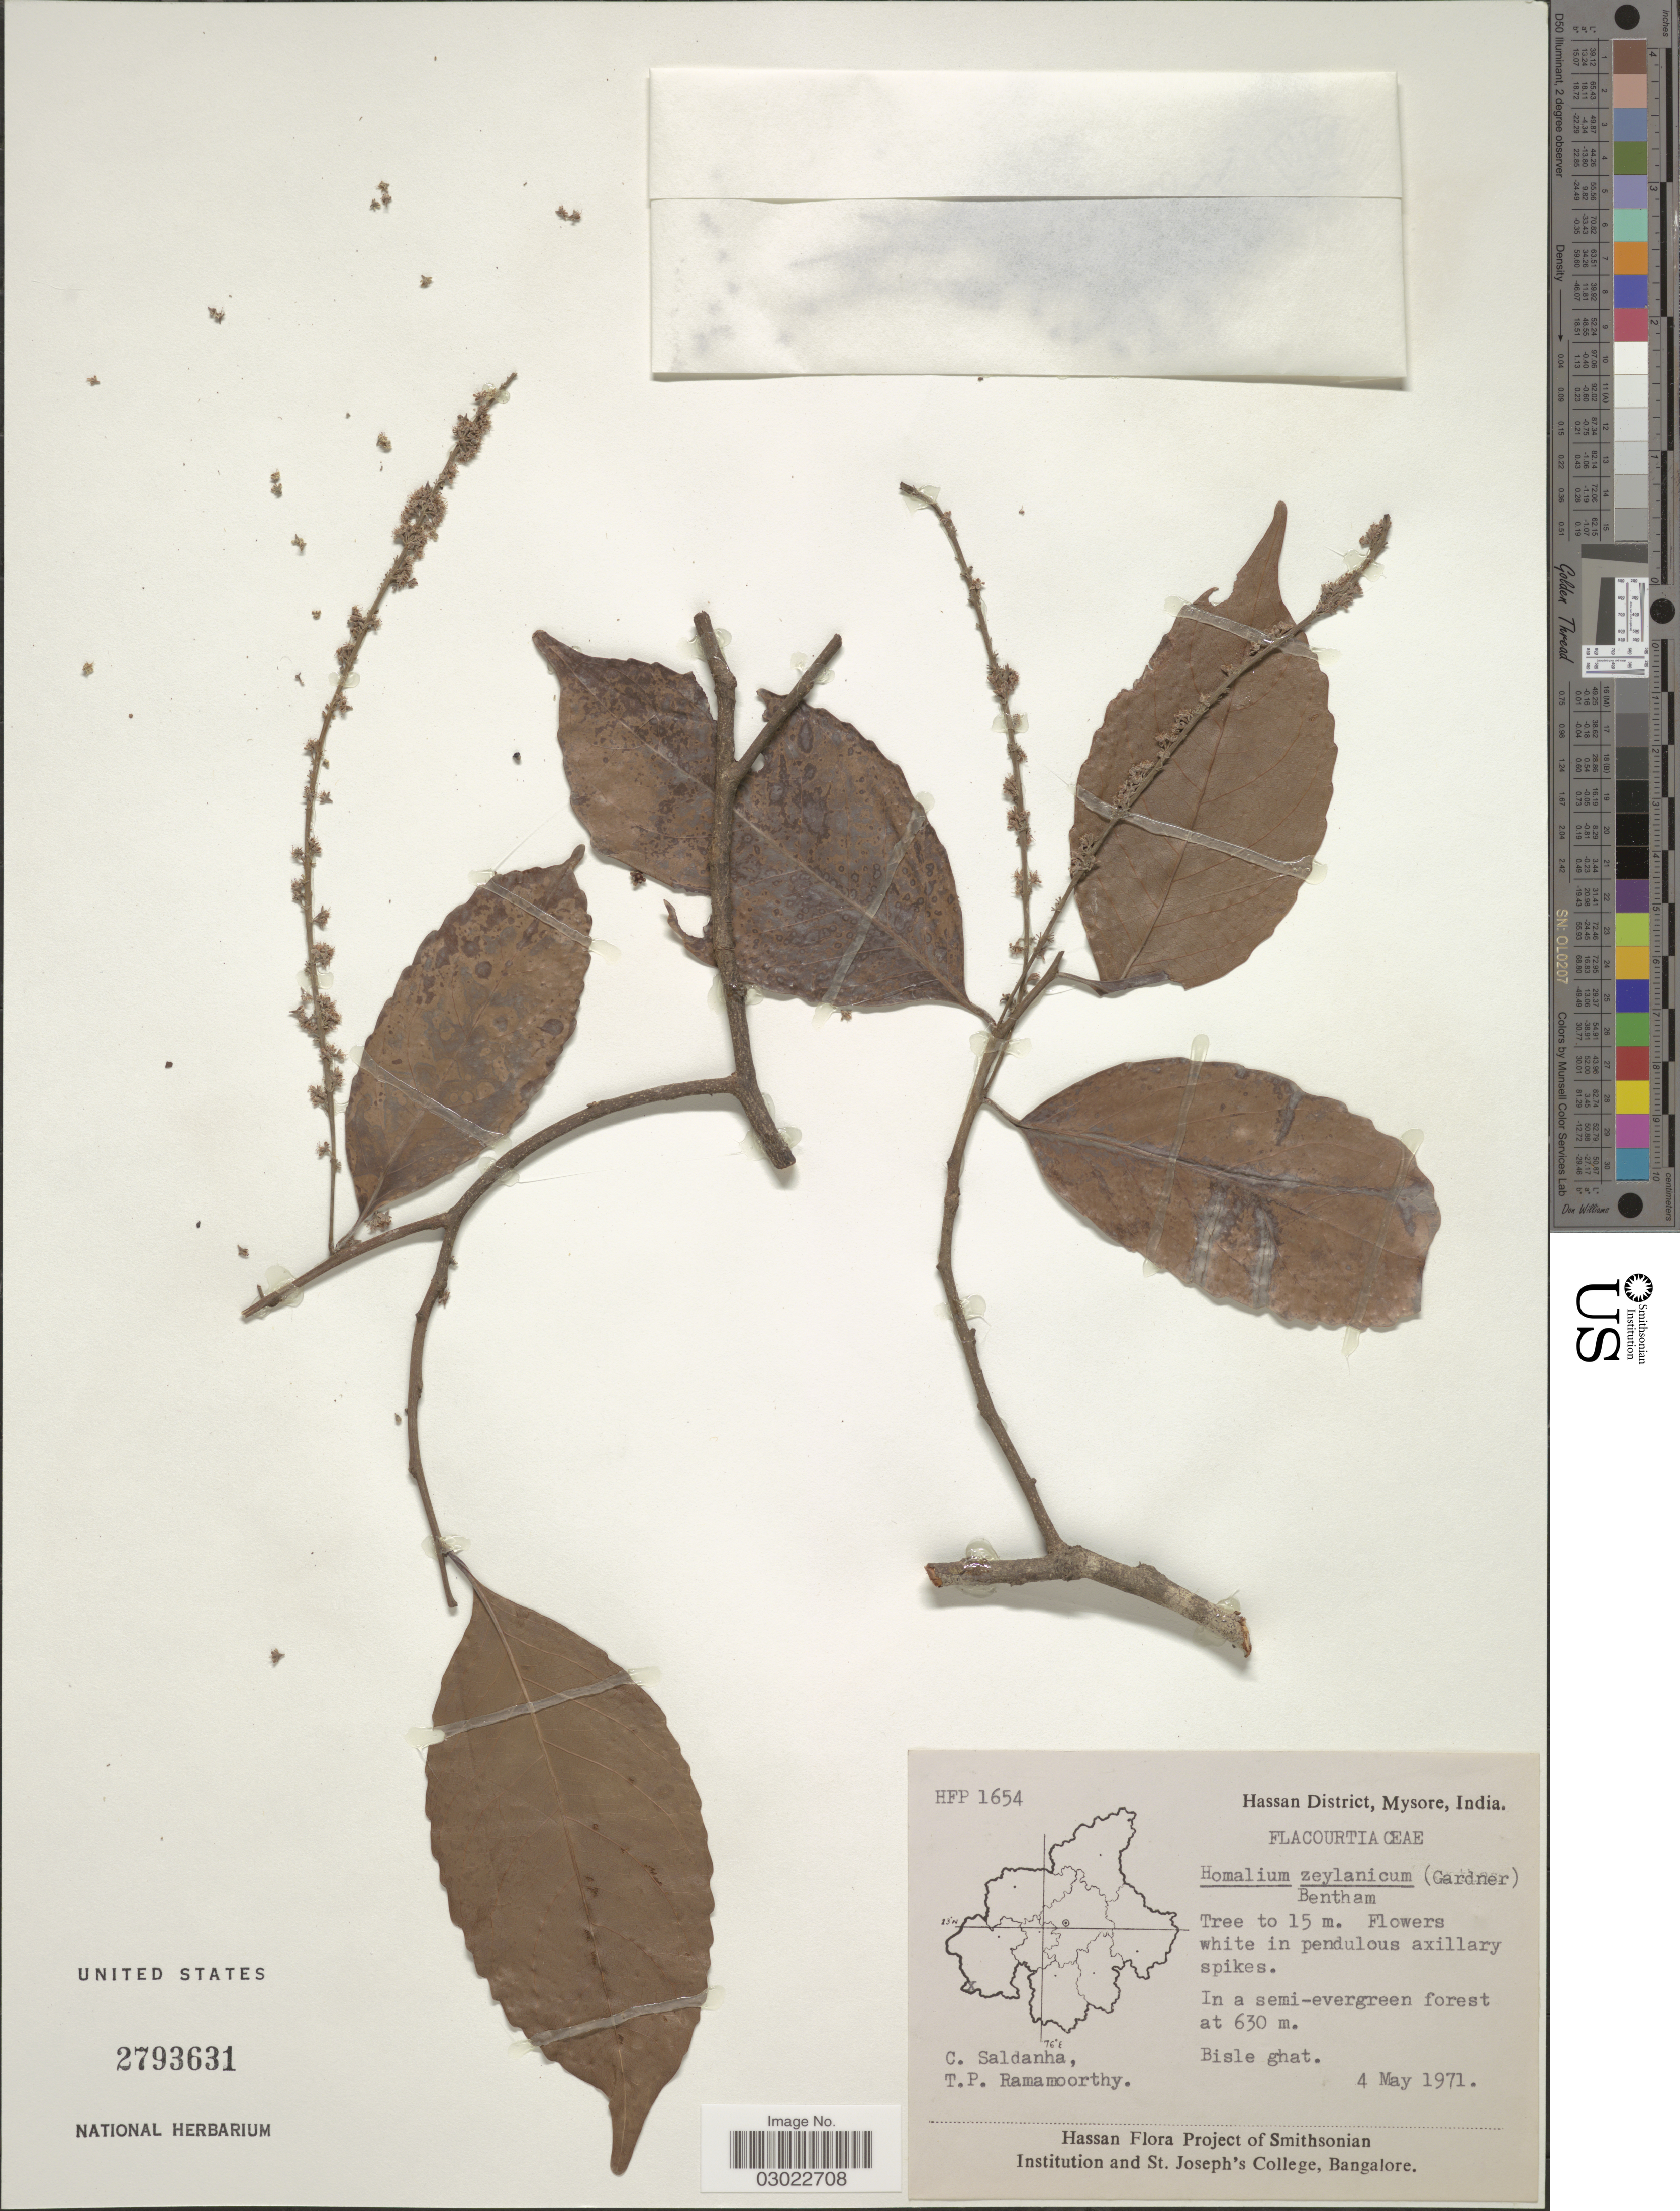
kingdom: Plantae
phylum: Tracheophyta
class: Magnoliopsida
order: Malpighiales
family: Salicaceae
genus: Homalium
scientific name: Homalium ceylanicum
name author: (Gardner) Benth.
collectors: C. Saldanha & T. P. Ramamoorthy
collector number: HFP1654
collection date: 1971-05-04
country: India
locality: Hassan District, Mysore. Bisle ghat.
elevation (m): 630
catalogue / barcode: US 2793631